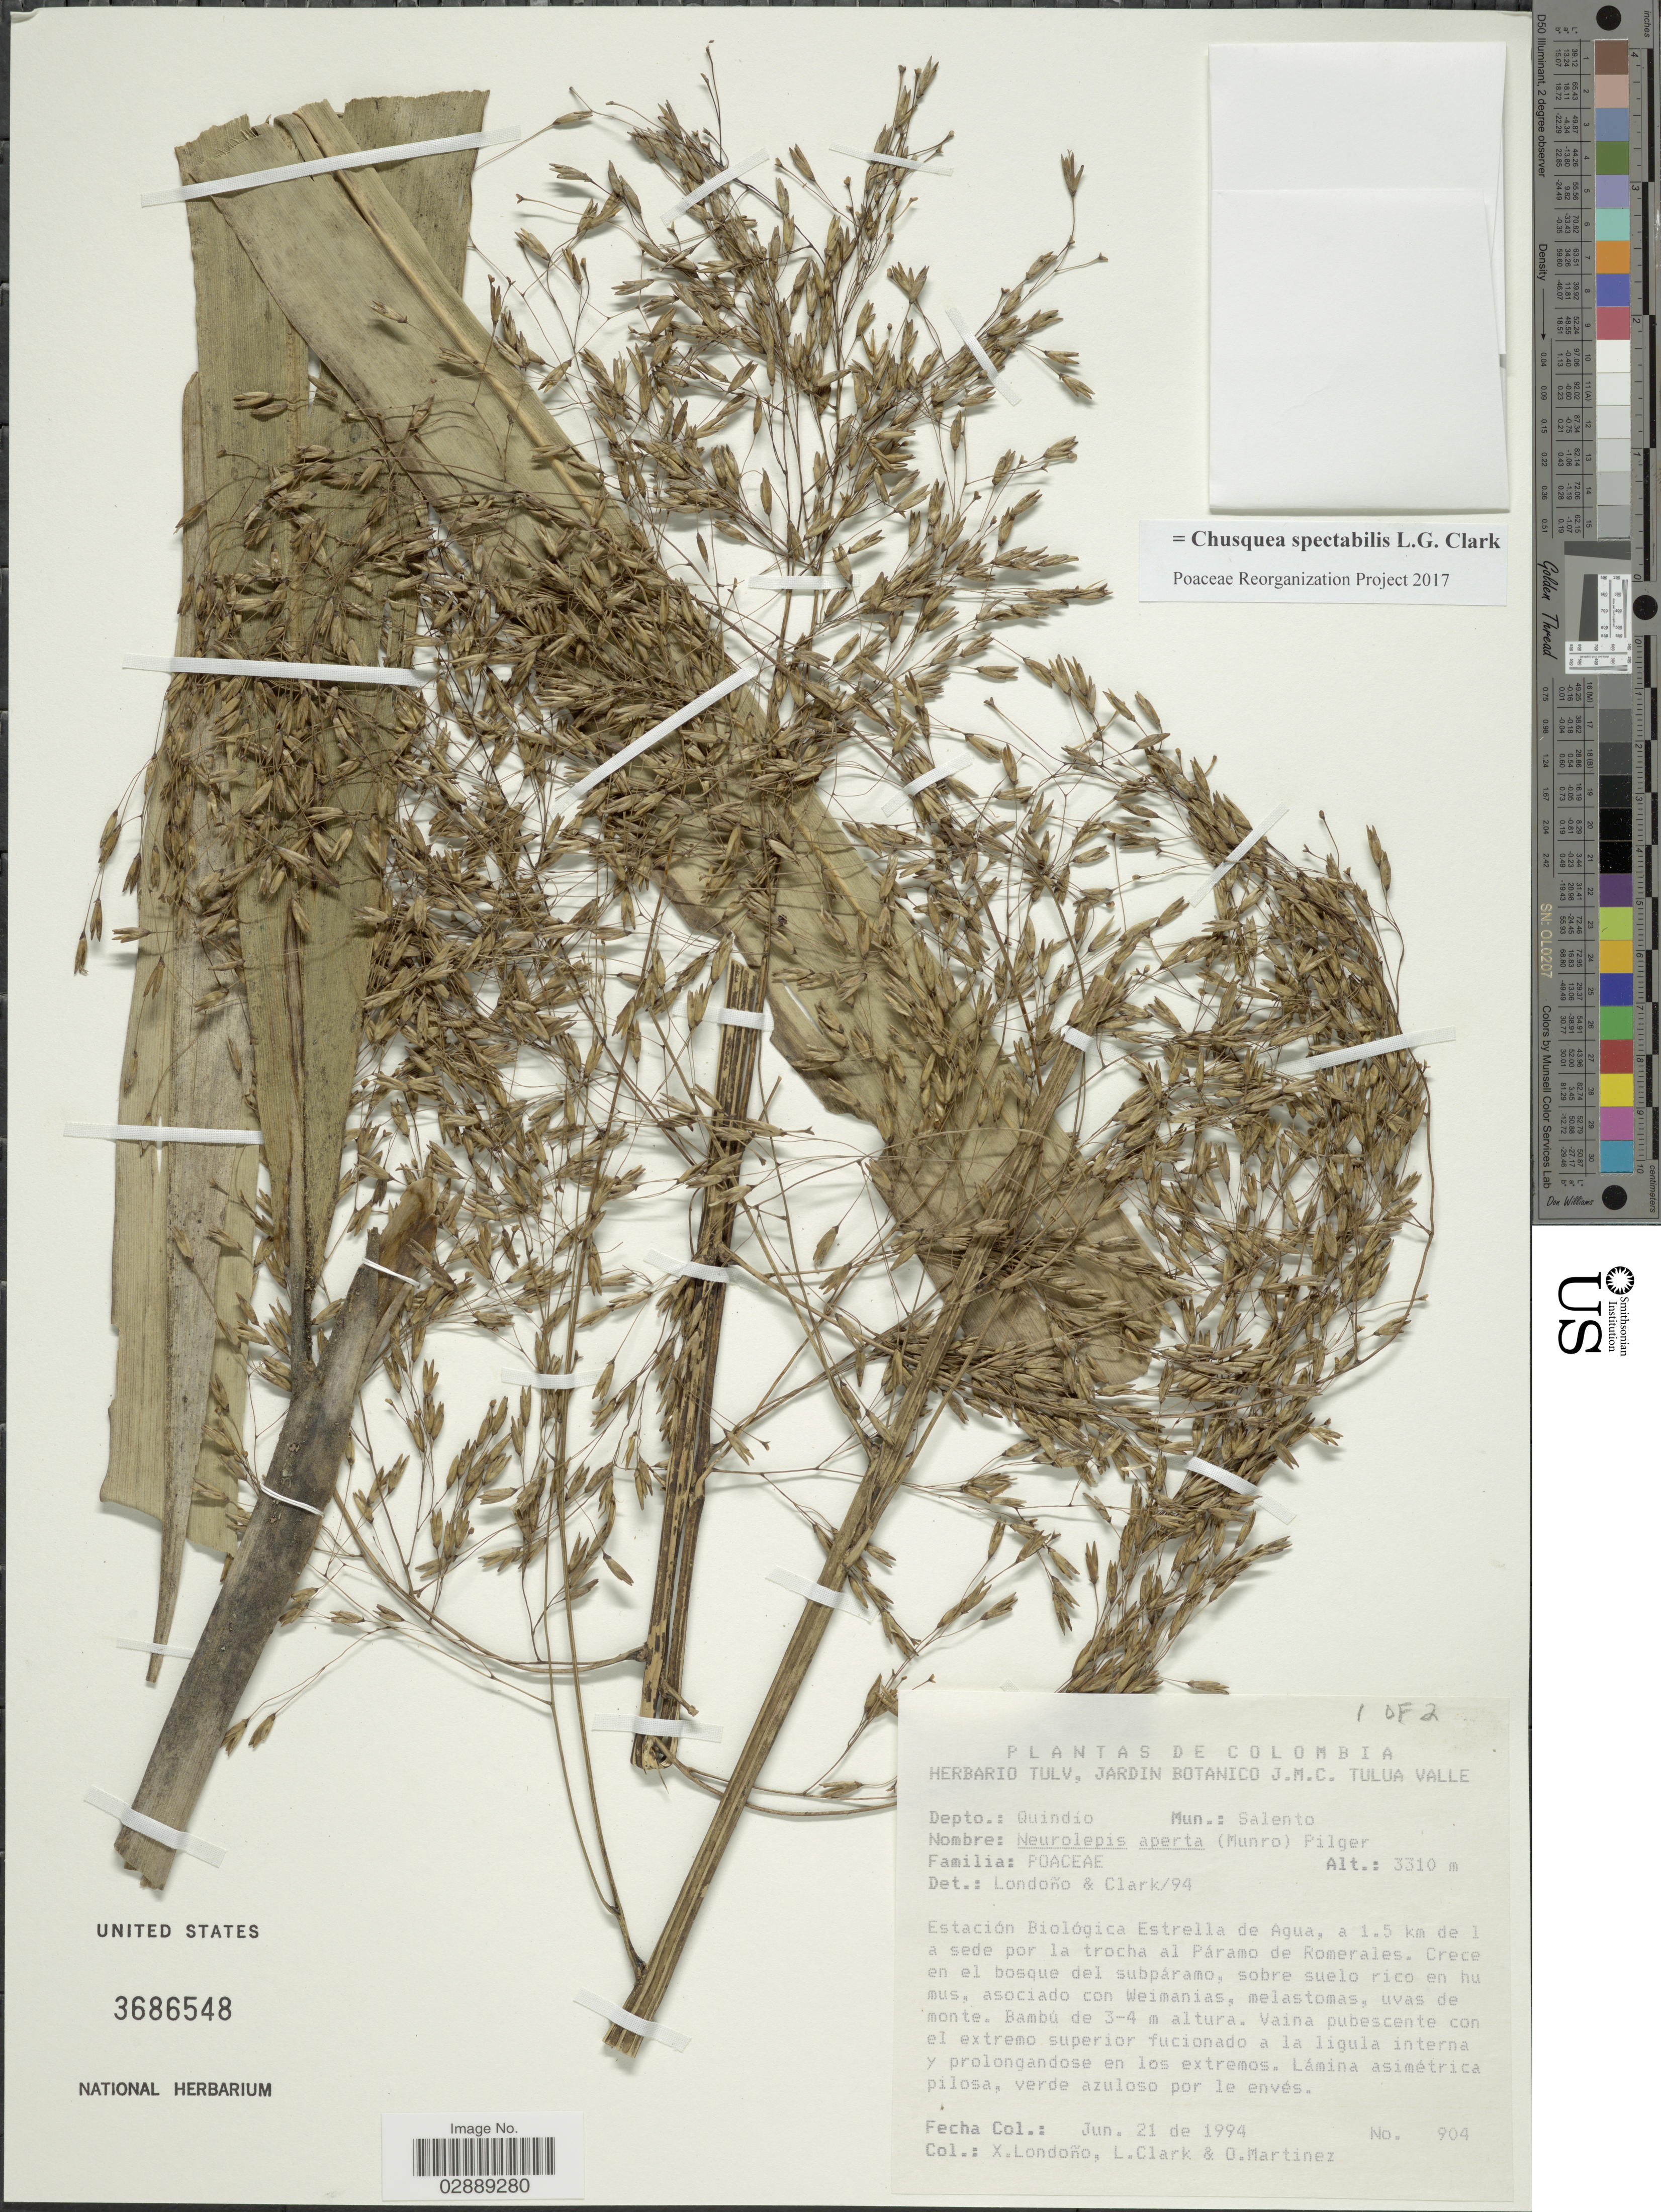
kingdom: Plantae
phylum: Tracheophyta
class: Liliopsida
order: Poales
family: Poaceae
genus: Chusquea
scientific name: Chusquea spectabilis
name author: L.G. Clark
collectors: X. Londoño, L. Clark & O. Martínez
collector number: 904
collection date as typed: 21 Jun 1994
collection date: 1994-06-21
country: Colombia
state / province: Quindío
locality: Mun. Salento. Estancion Biologica Estrella de Agua, a 1.5 km de Ia sede por la trocha al Paramo de Romerales.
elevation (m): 3310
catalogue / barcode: US 3686548